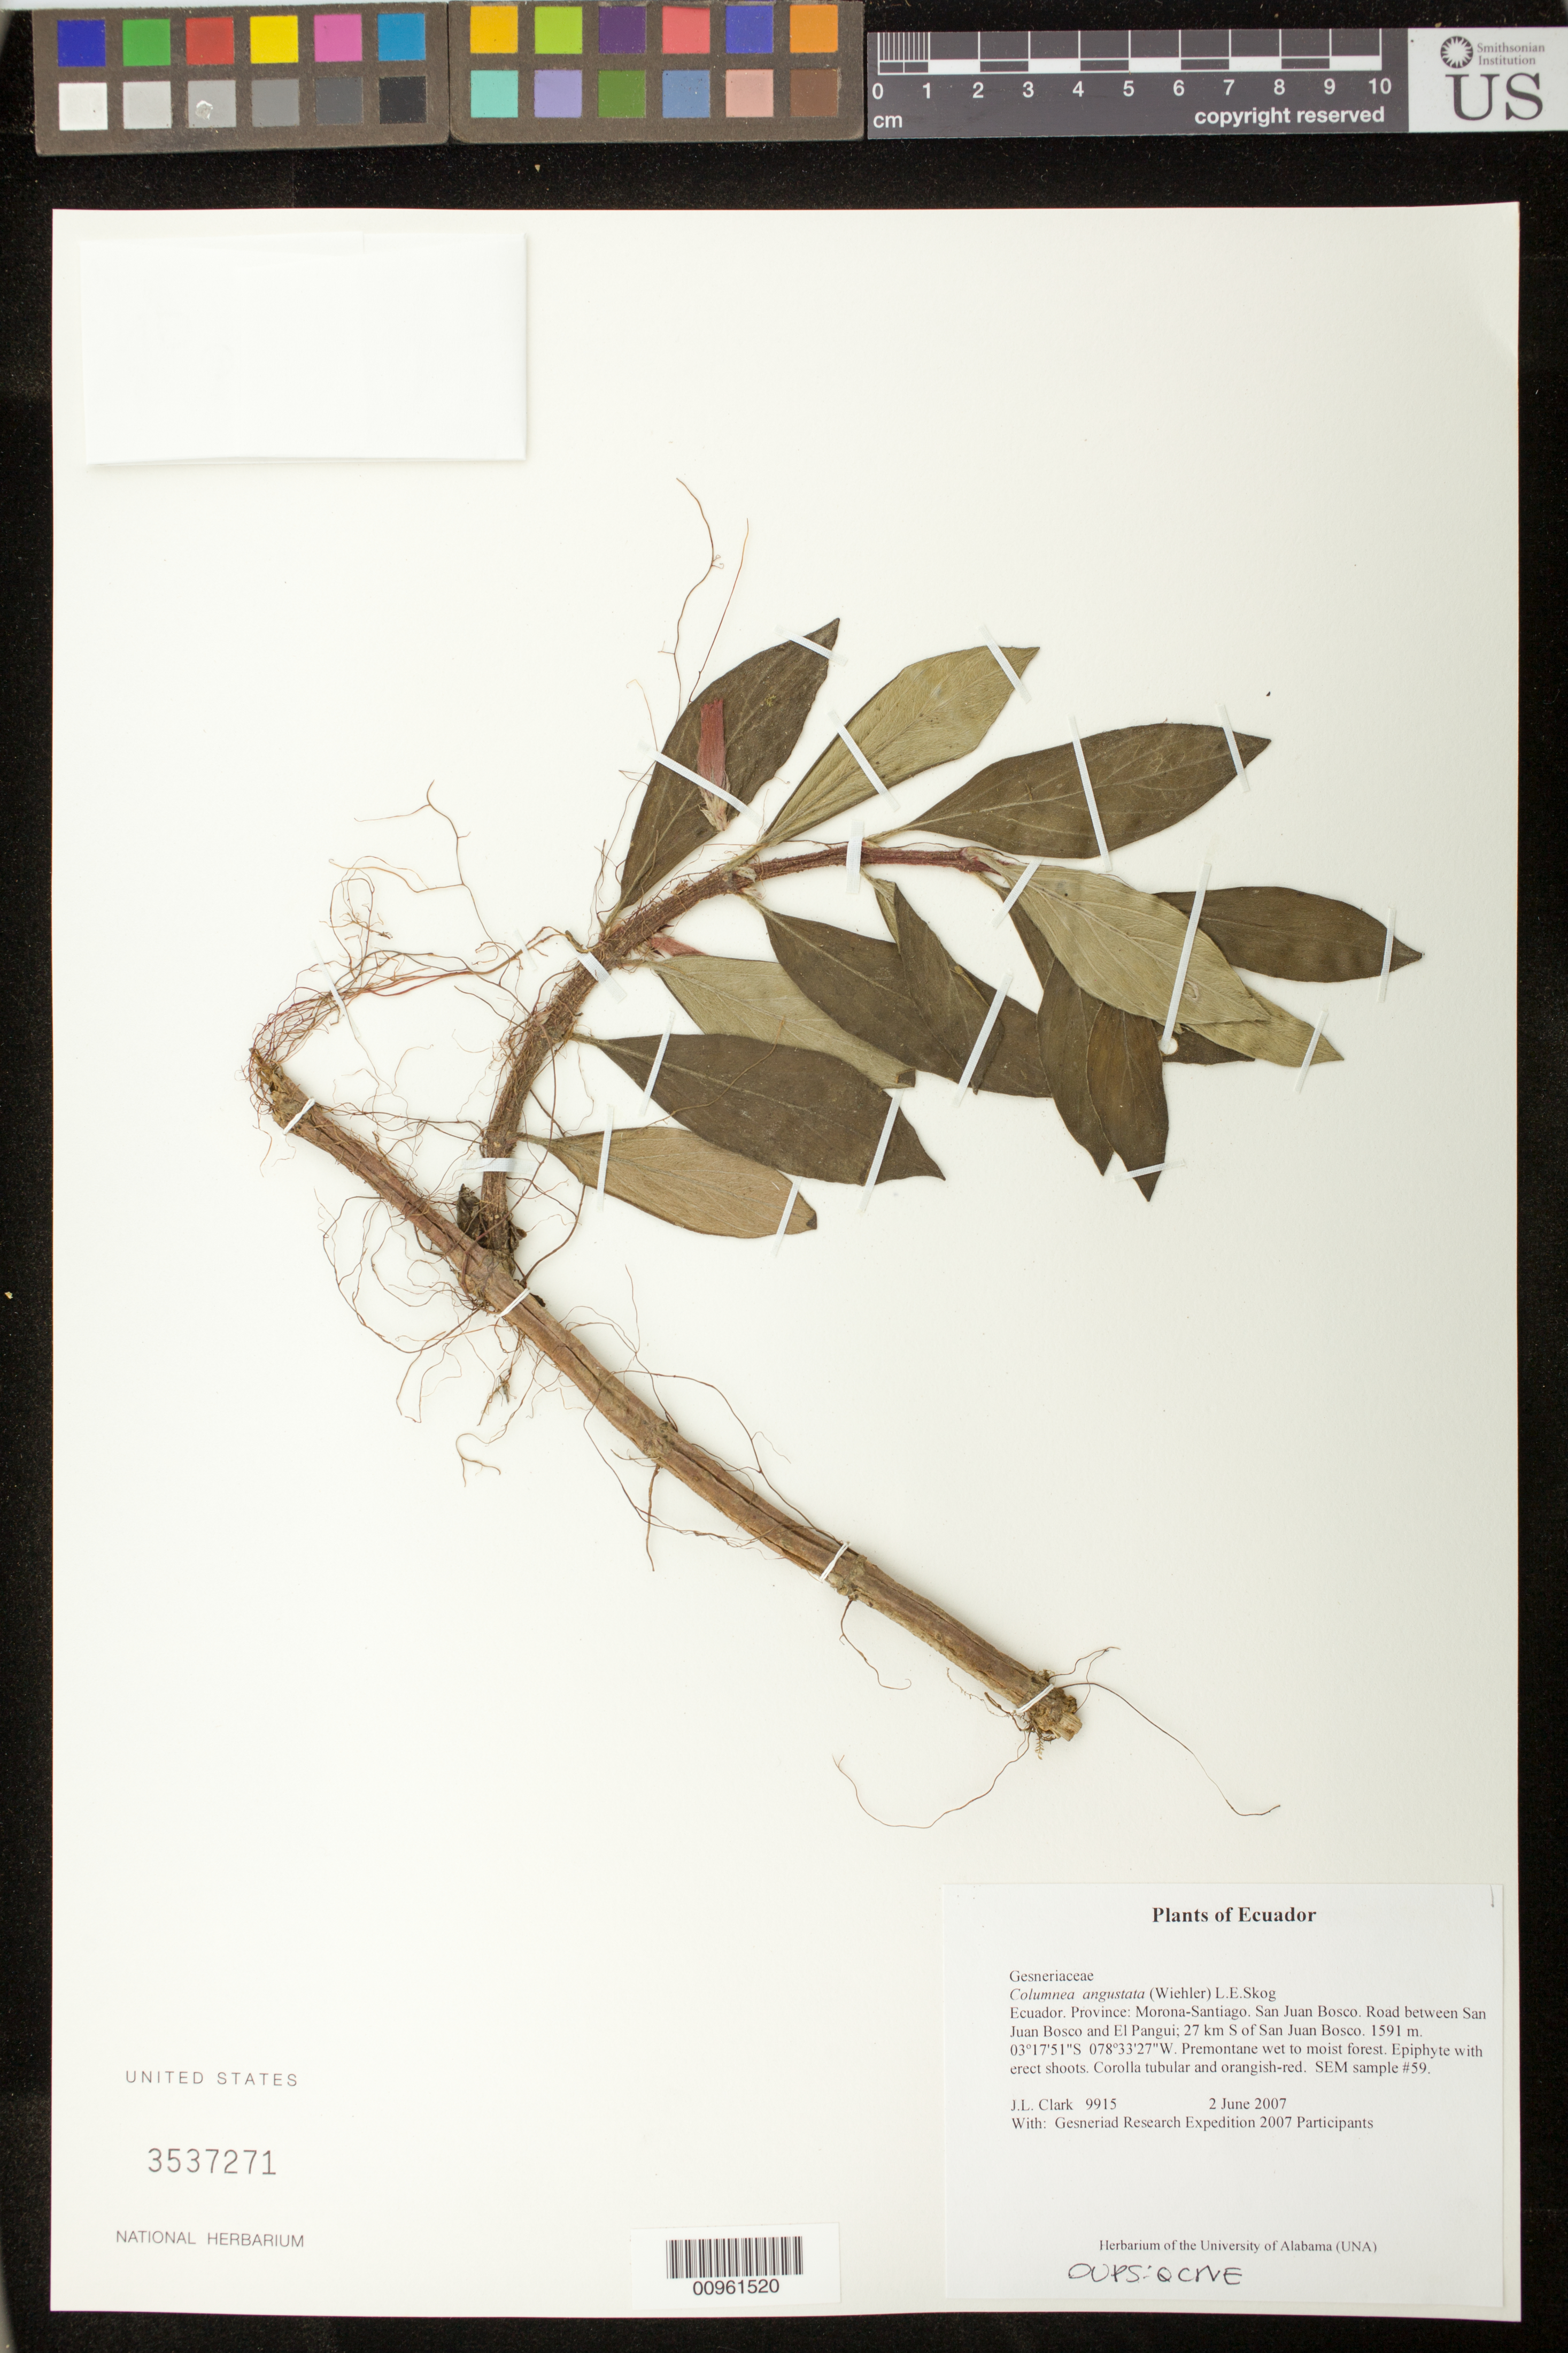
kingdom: Plantae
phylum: Tracheophyta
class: Magnoliopsida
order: Lamiales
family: Gesneriaceae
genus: Columnea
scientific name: Columnea angustata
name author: (Wiehler) L.E. Skog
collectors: J. L. Clark & Gesneriad Research Expedition 2007 Participants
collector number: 9915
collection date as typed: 02 Jun 2007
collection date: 2007-06-02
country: Ecuador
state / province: Morona-Santiago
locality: San Juan Bosco. Road between San Juan Bosco and El Pangui; 27 km S of San Juan Bosco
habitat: Premontane wet to moist forest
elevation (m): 1591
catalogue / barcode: US 3537271